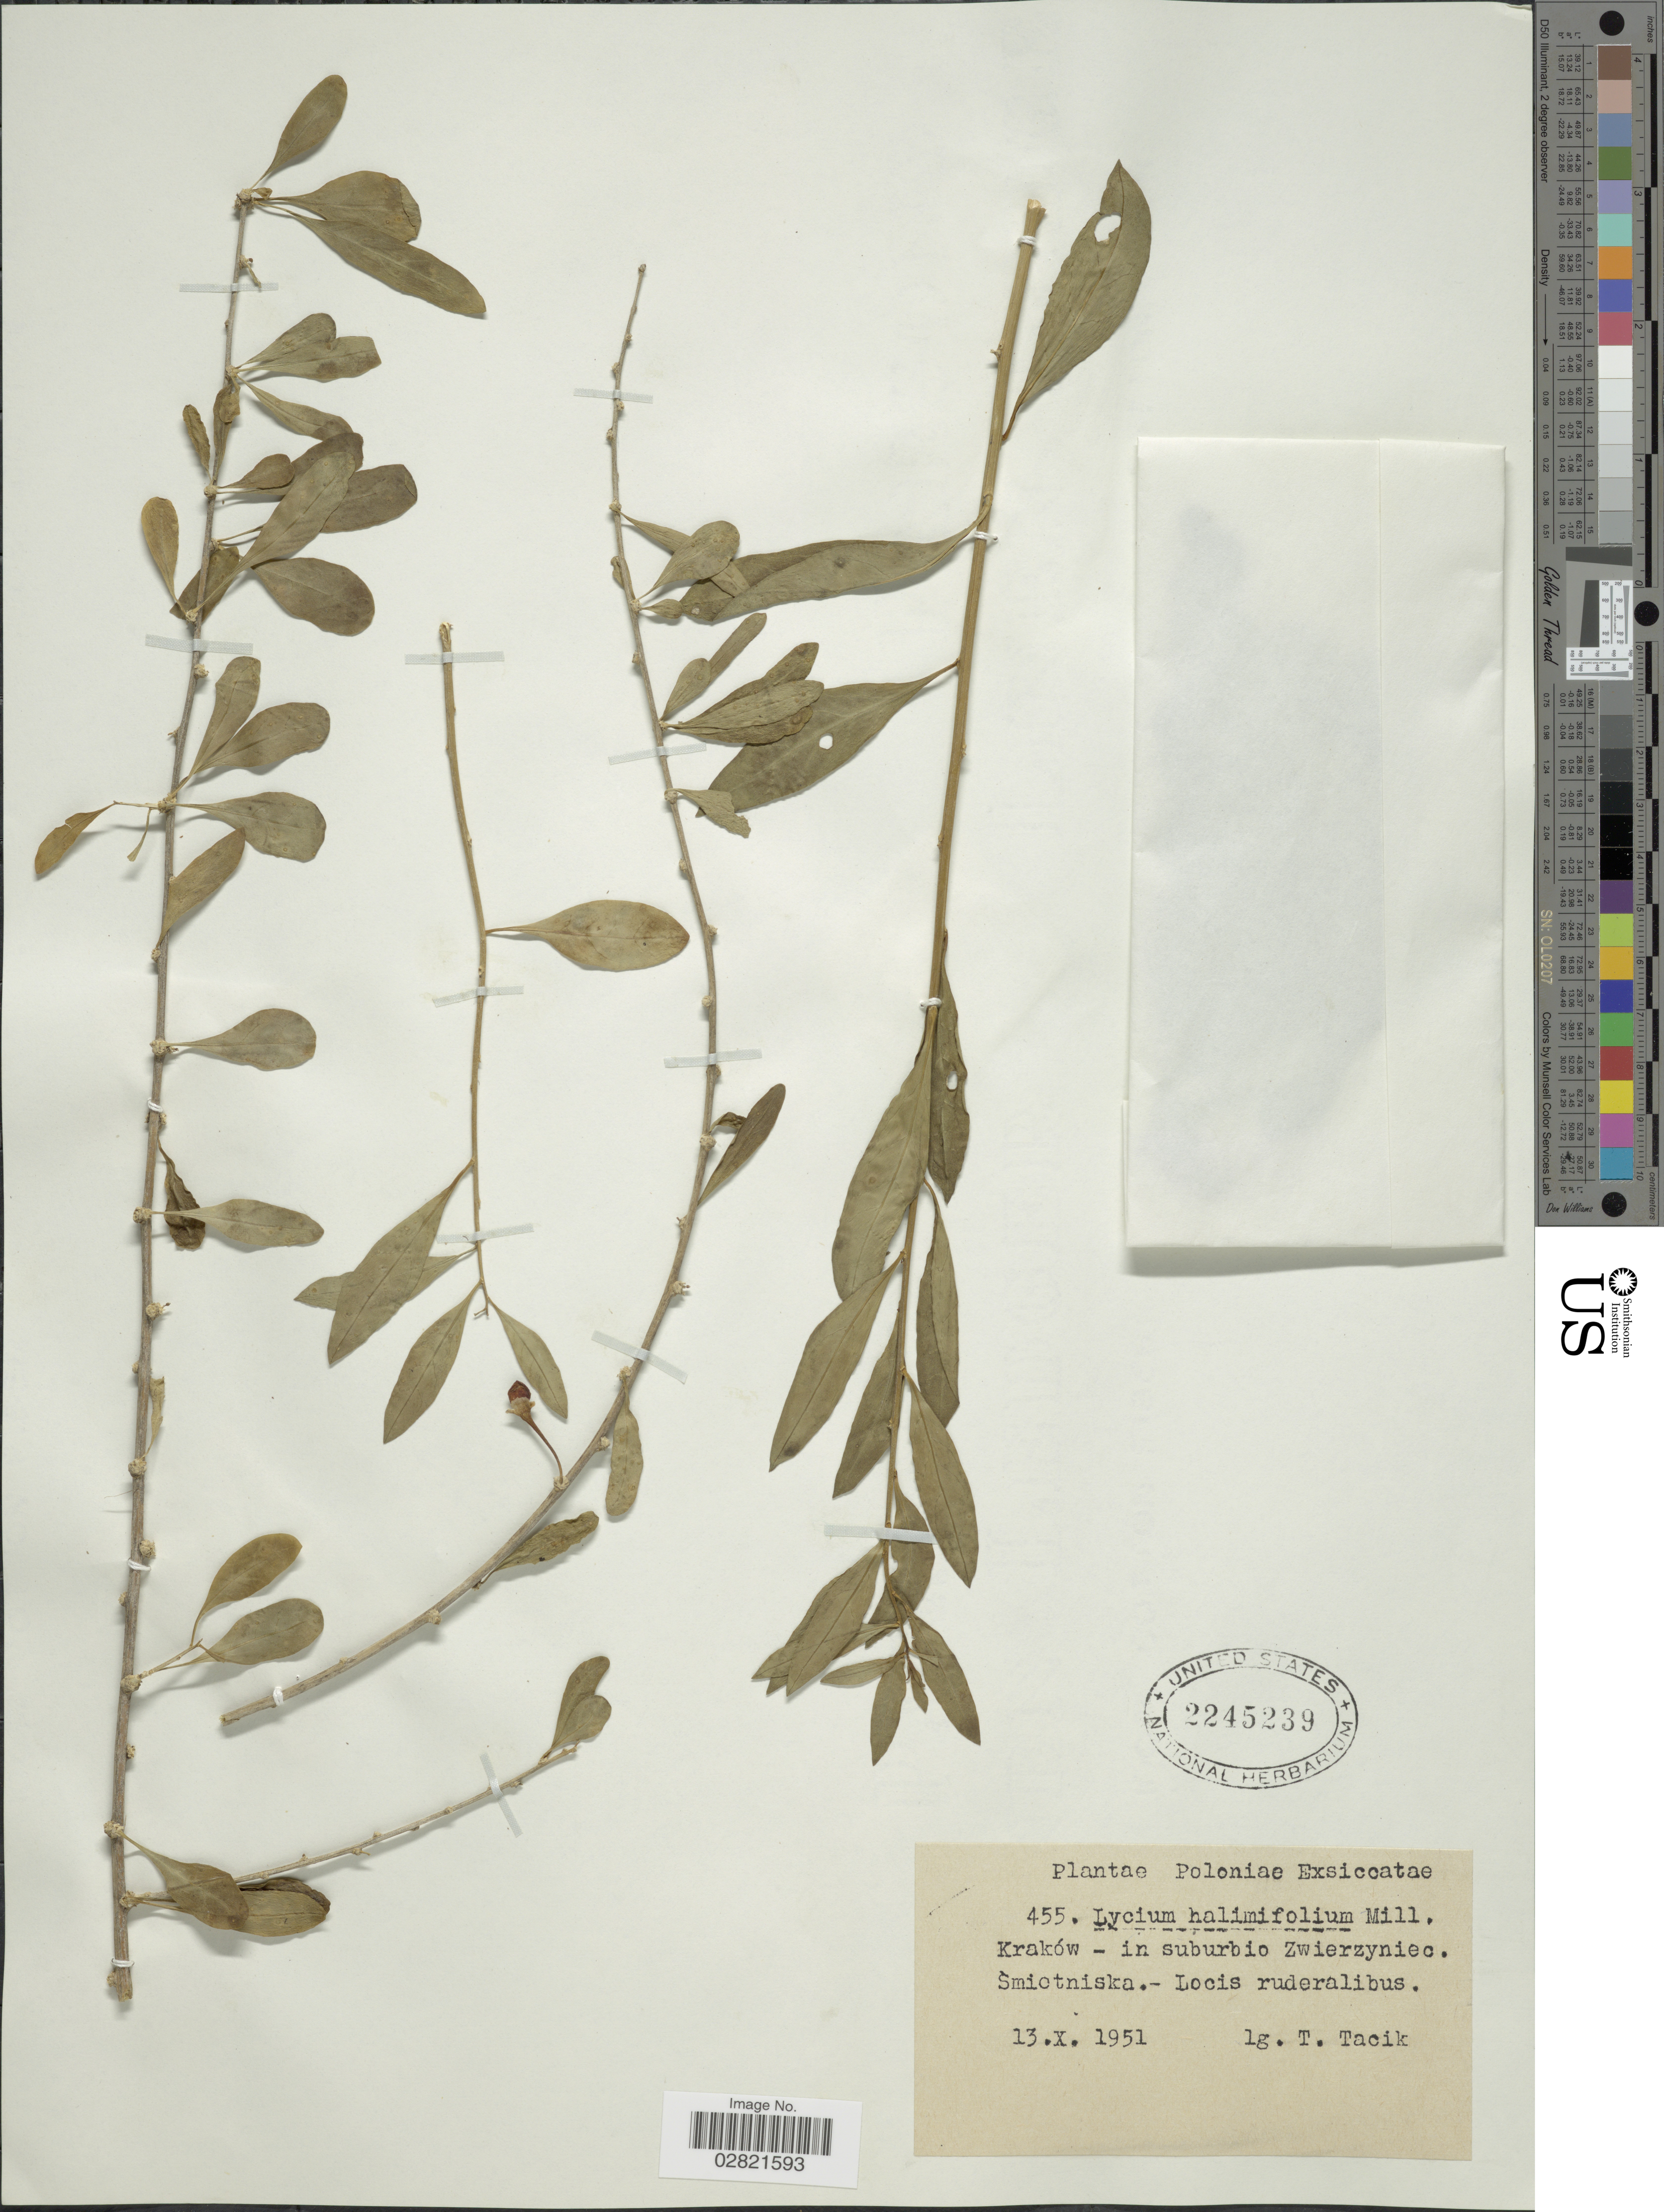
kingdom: Plantae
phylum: Tracheophyta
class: Magnoliopsida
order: Solanales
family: Solanaceae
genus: Lycium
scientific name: Lycium barbarum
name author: L.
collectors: T. Tacik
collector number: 455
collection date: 1951-10-13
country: Poland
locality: Poloniae. Kraków - in suburbio Zwierzyniec. Smictniska.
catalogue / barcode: US 2245239